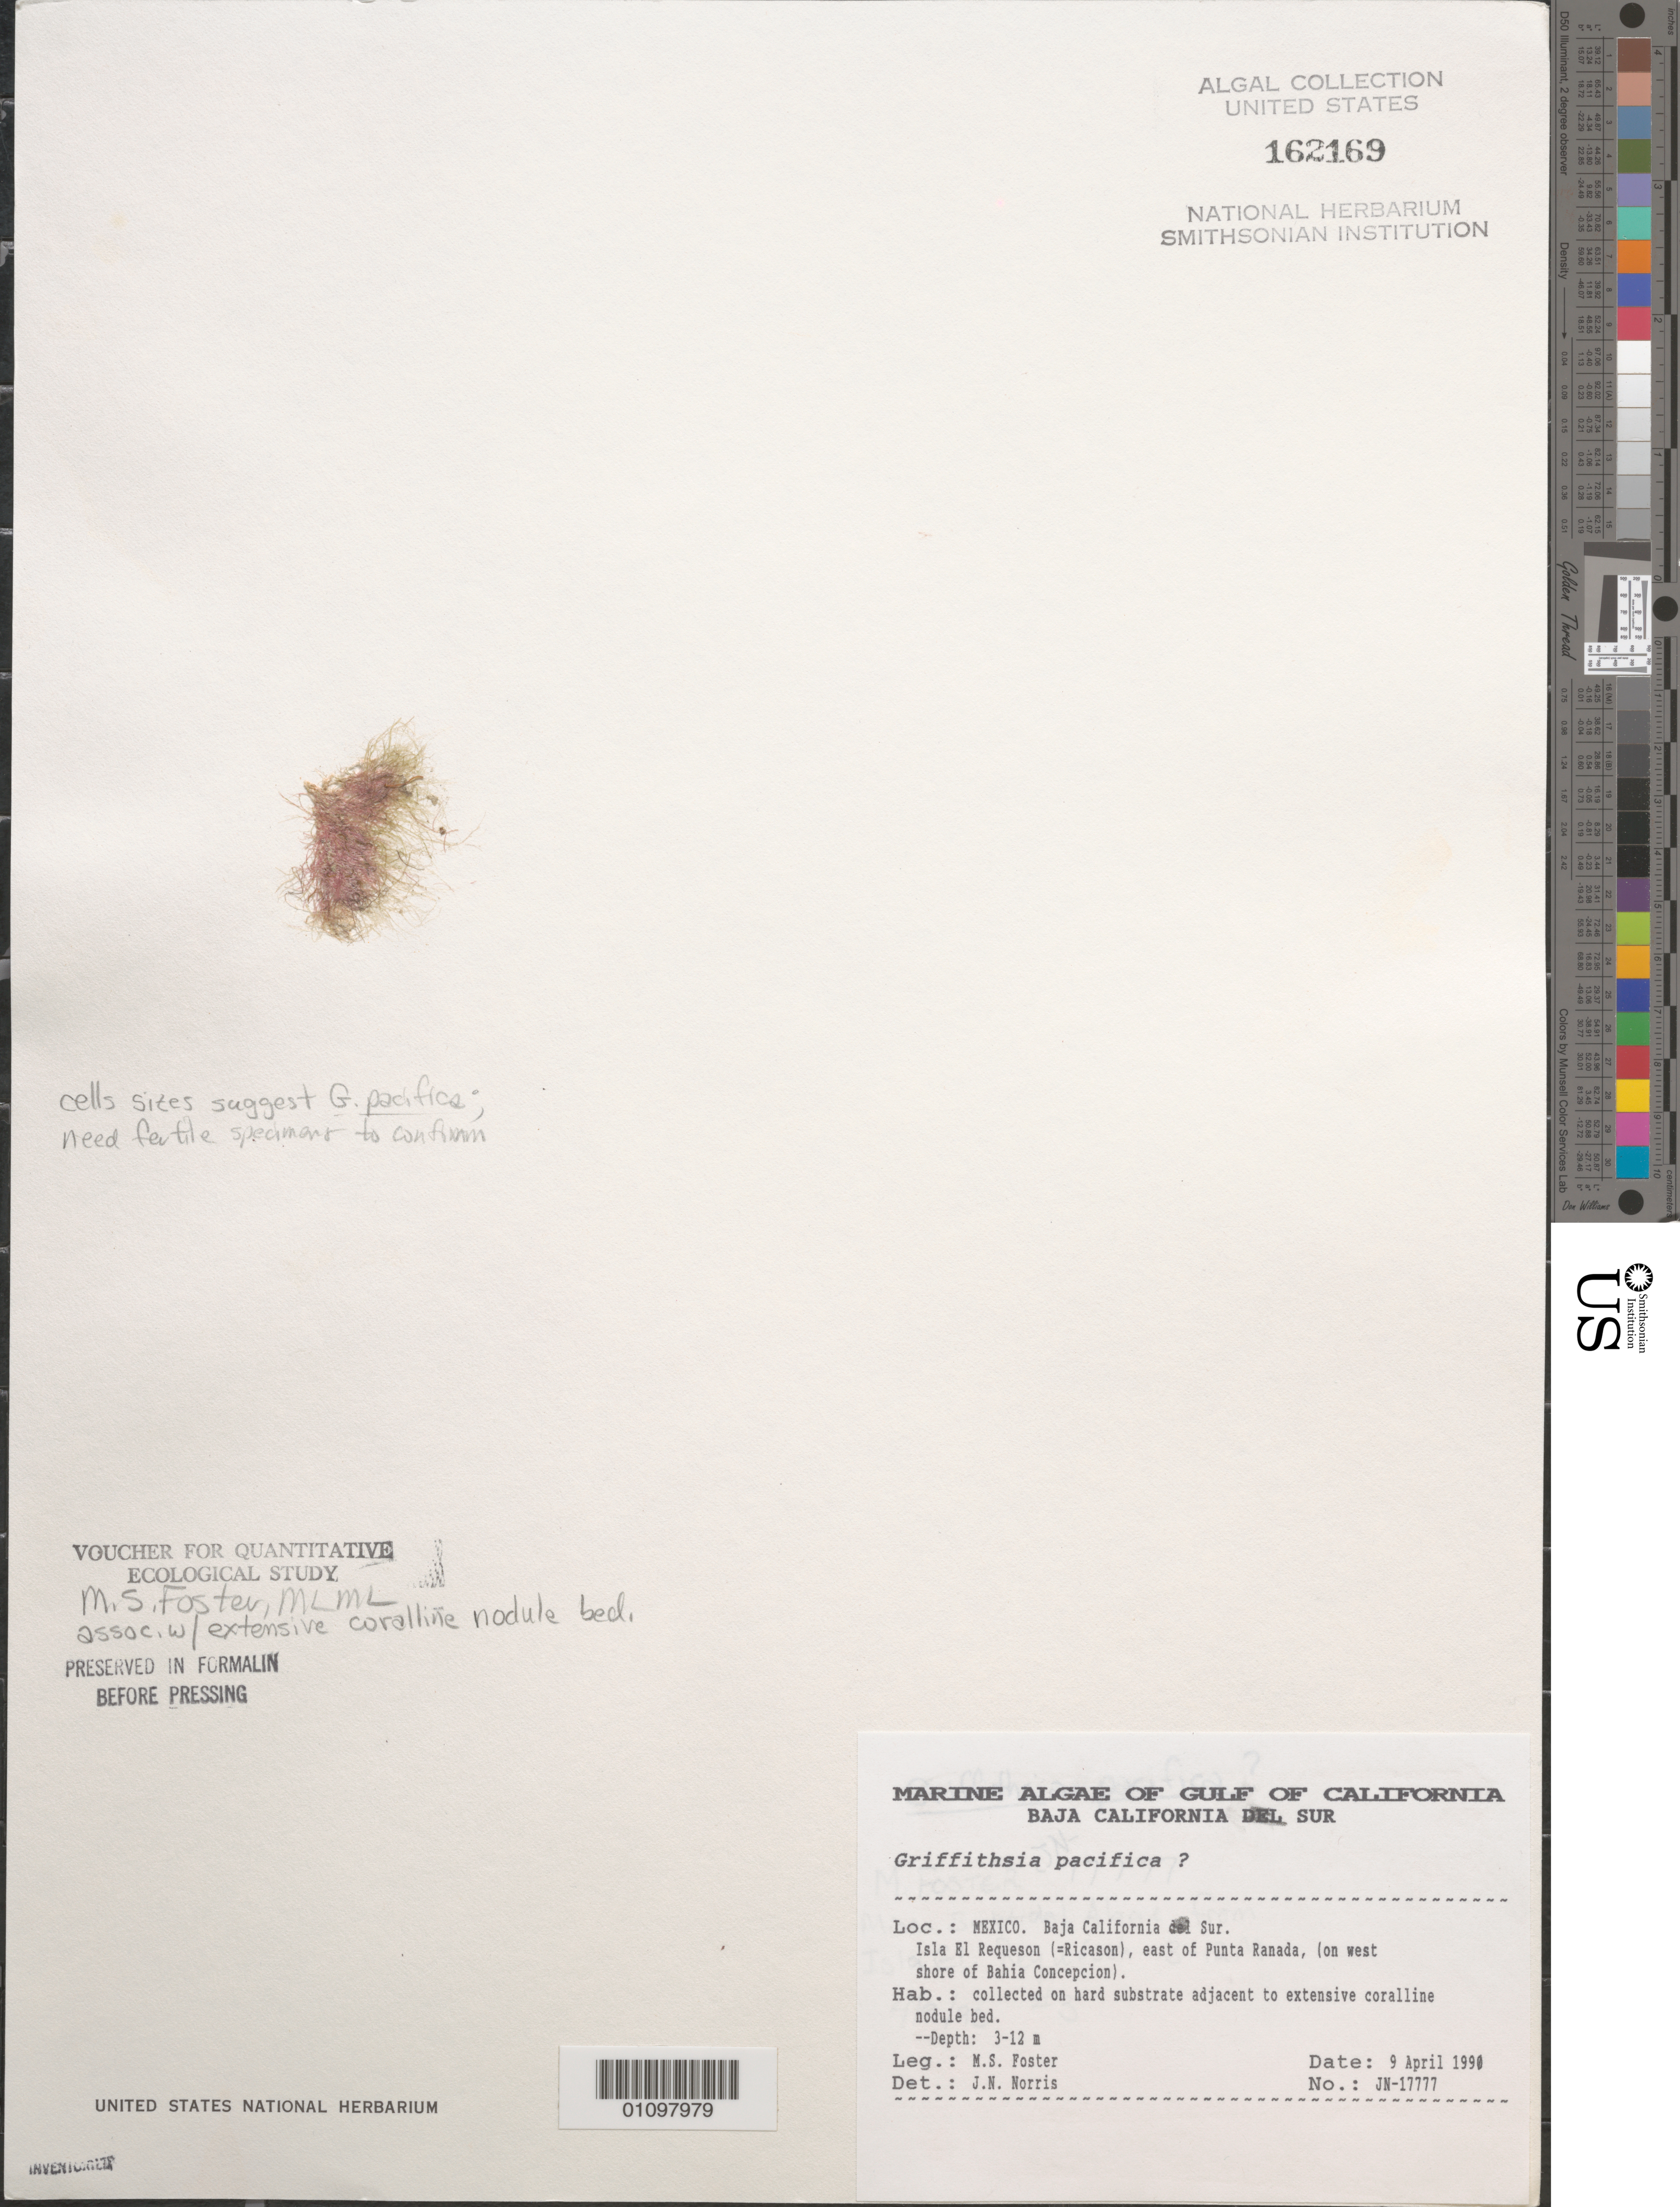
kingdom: Plantae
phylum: Rhodophyta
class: Florideophyceae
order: Ceramiales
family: Wrangeliaceae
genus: Griffithsia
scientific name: Griffithsia pacifica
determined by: Norris, James N.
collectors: M. Foster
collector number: JN-17777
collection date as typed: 09 Apr 1990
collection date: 1990-04-09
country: México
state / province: Baja California Sur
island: Isla El Requeson (Ricason)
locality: East of Punta Ranada, on west shore of Bahia Concepcion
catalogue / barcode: US 162169